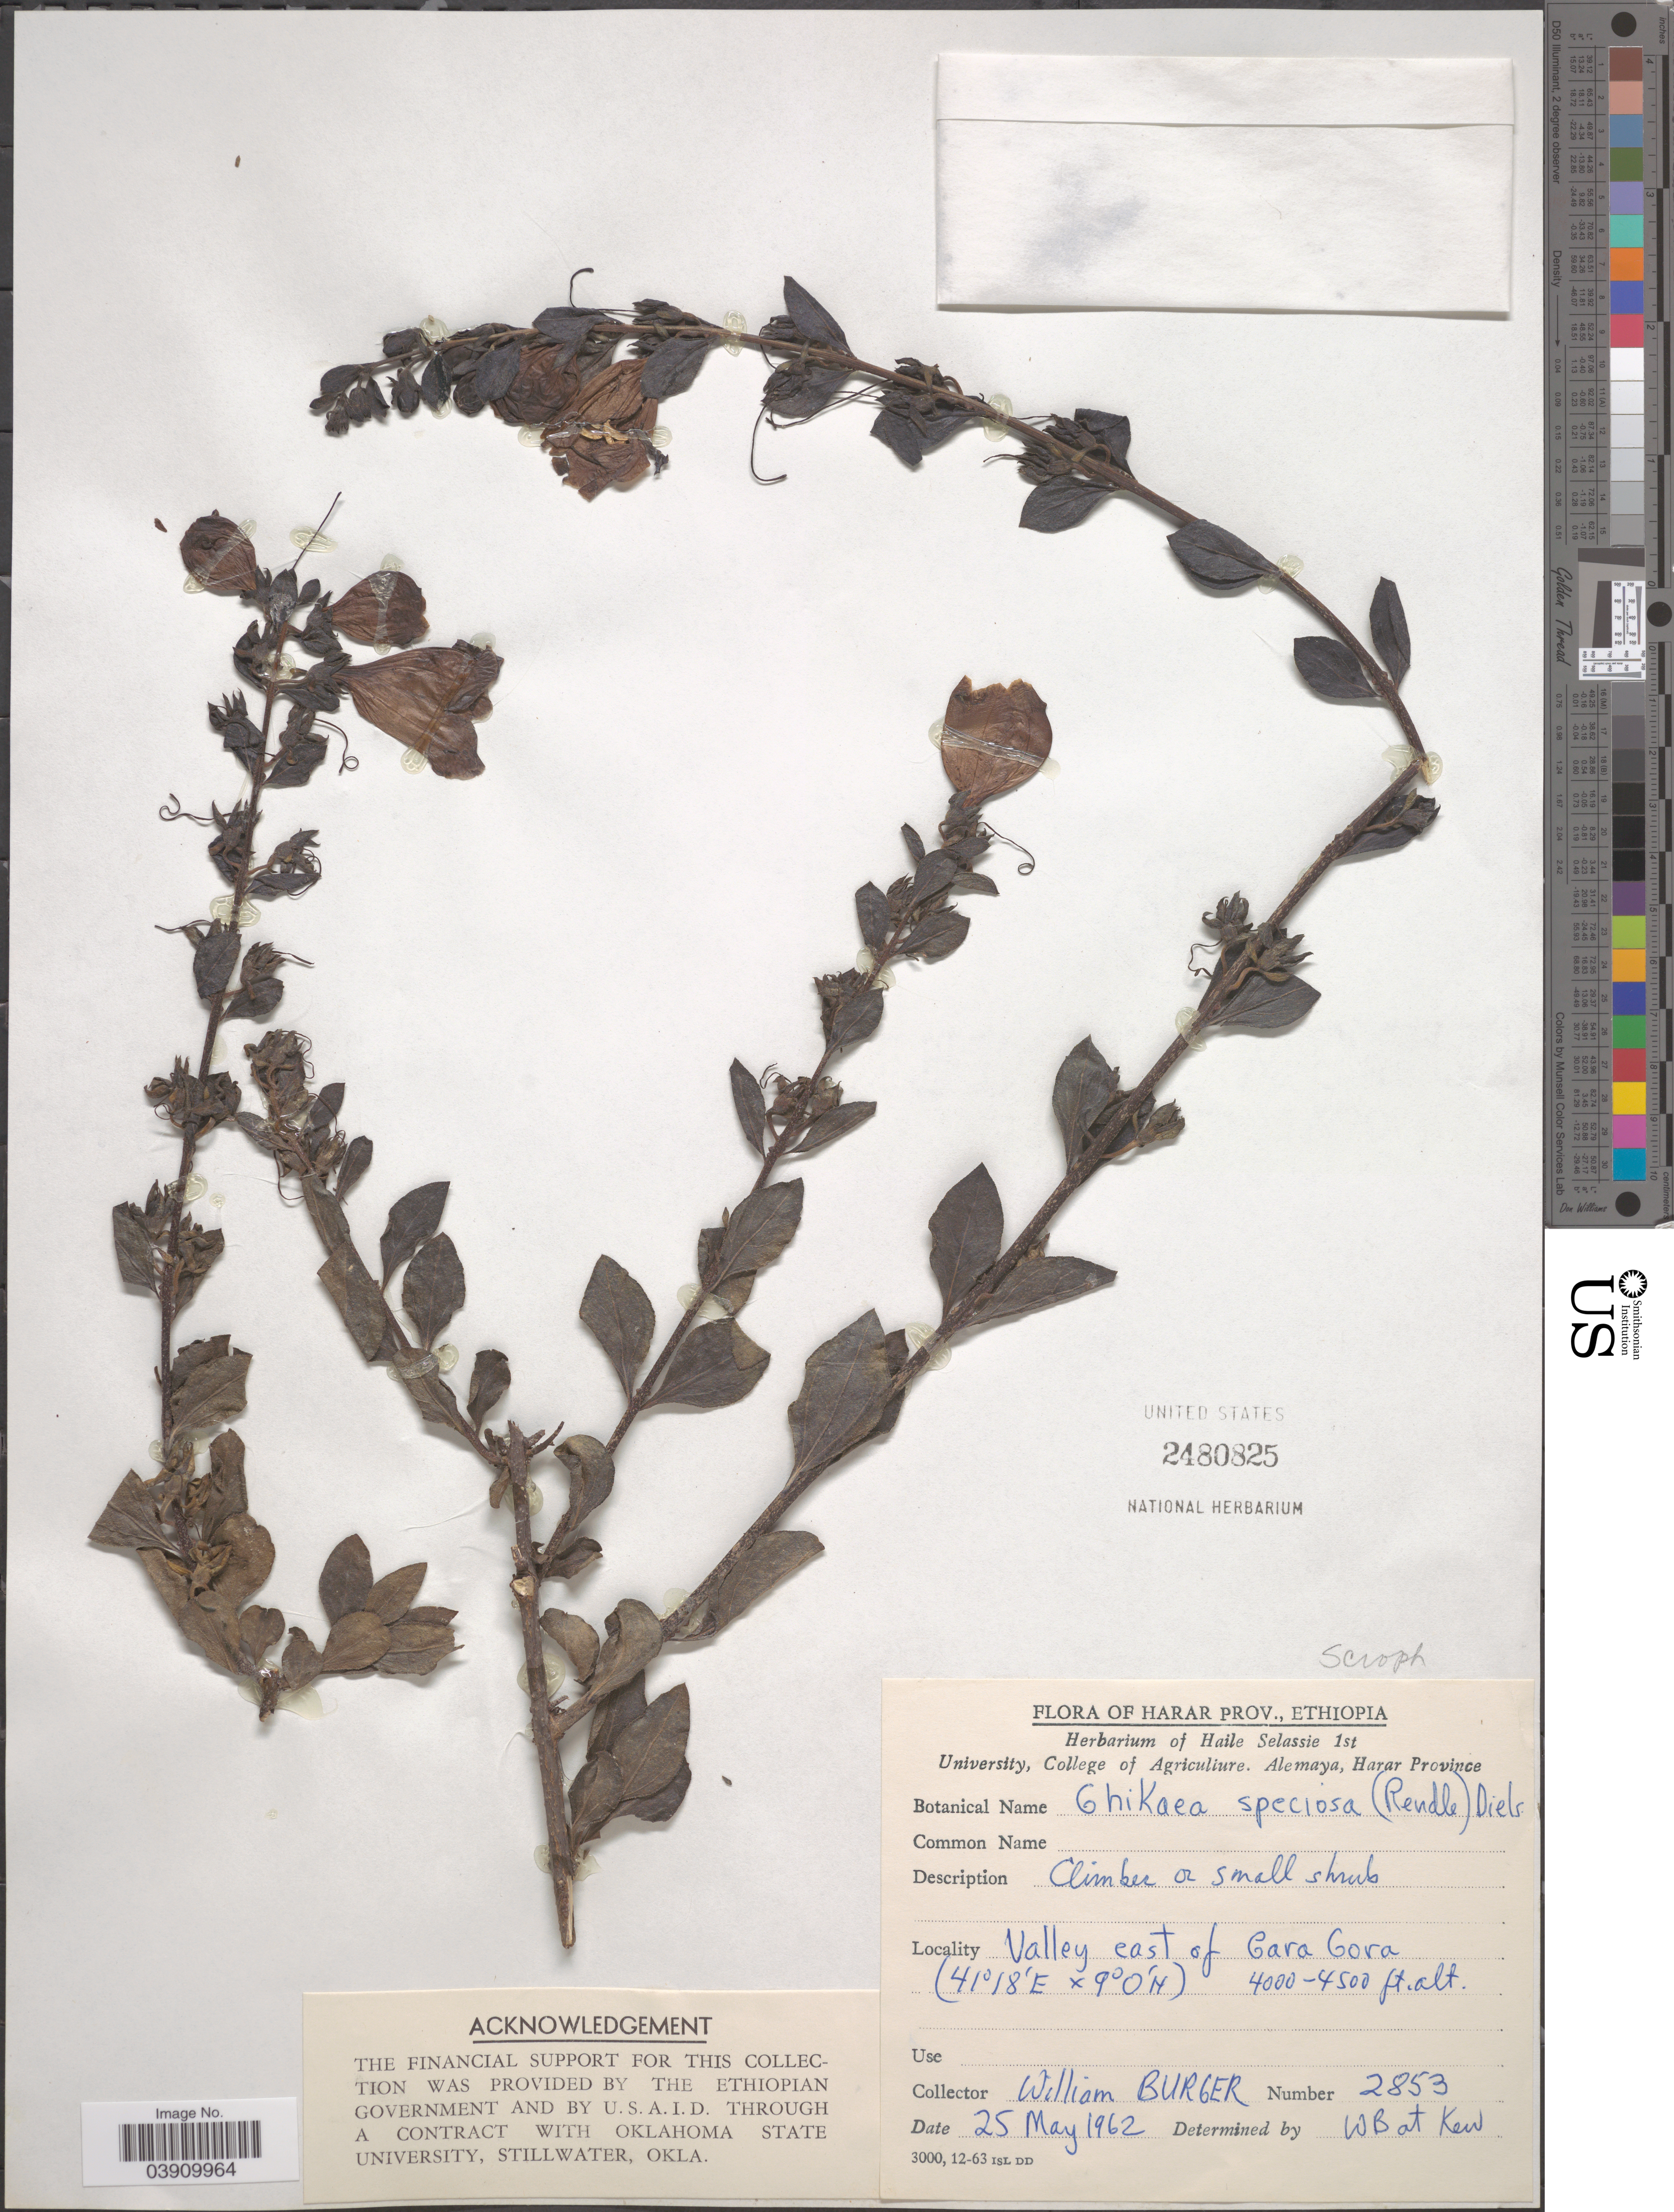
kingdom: Plantae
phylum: Tracheophyta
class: Magnoliopsida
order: Lamiales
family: Orobanchaceae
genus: Ghikaea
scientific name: Ghikaea speciosa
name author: (Rendle) Diels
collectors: W. Burger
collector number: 2853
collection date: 1962-05-25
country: Ethiopia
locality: Harar Prov. Valley east of Cara Gora.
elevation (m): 1219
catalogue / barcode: US 2480825